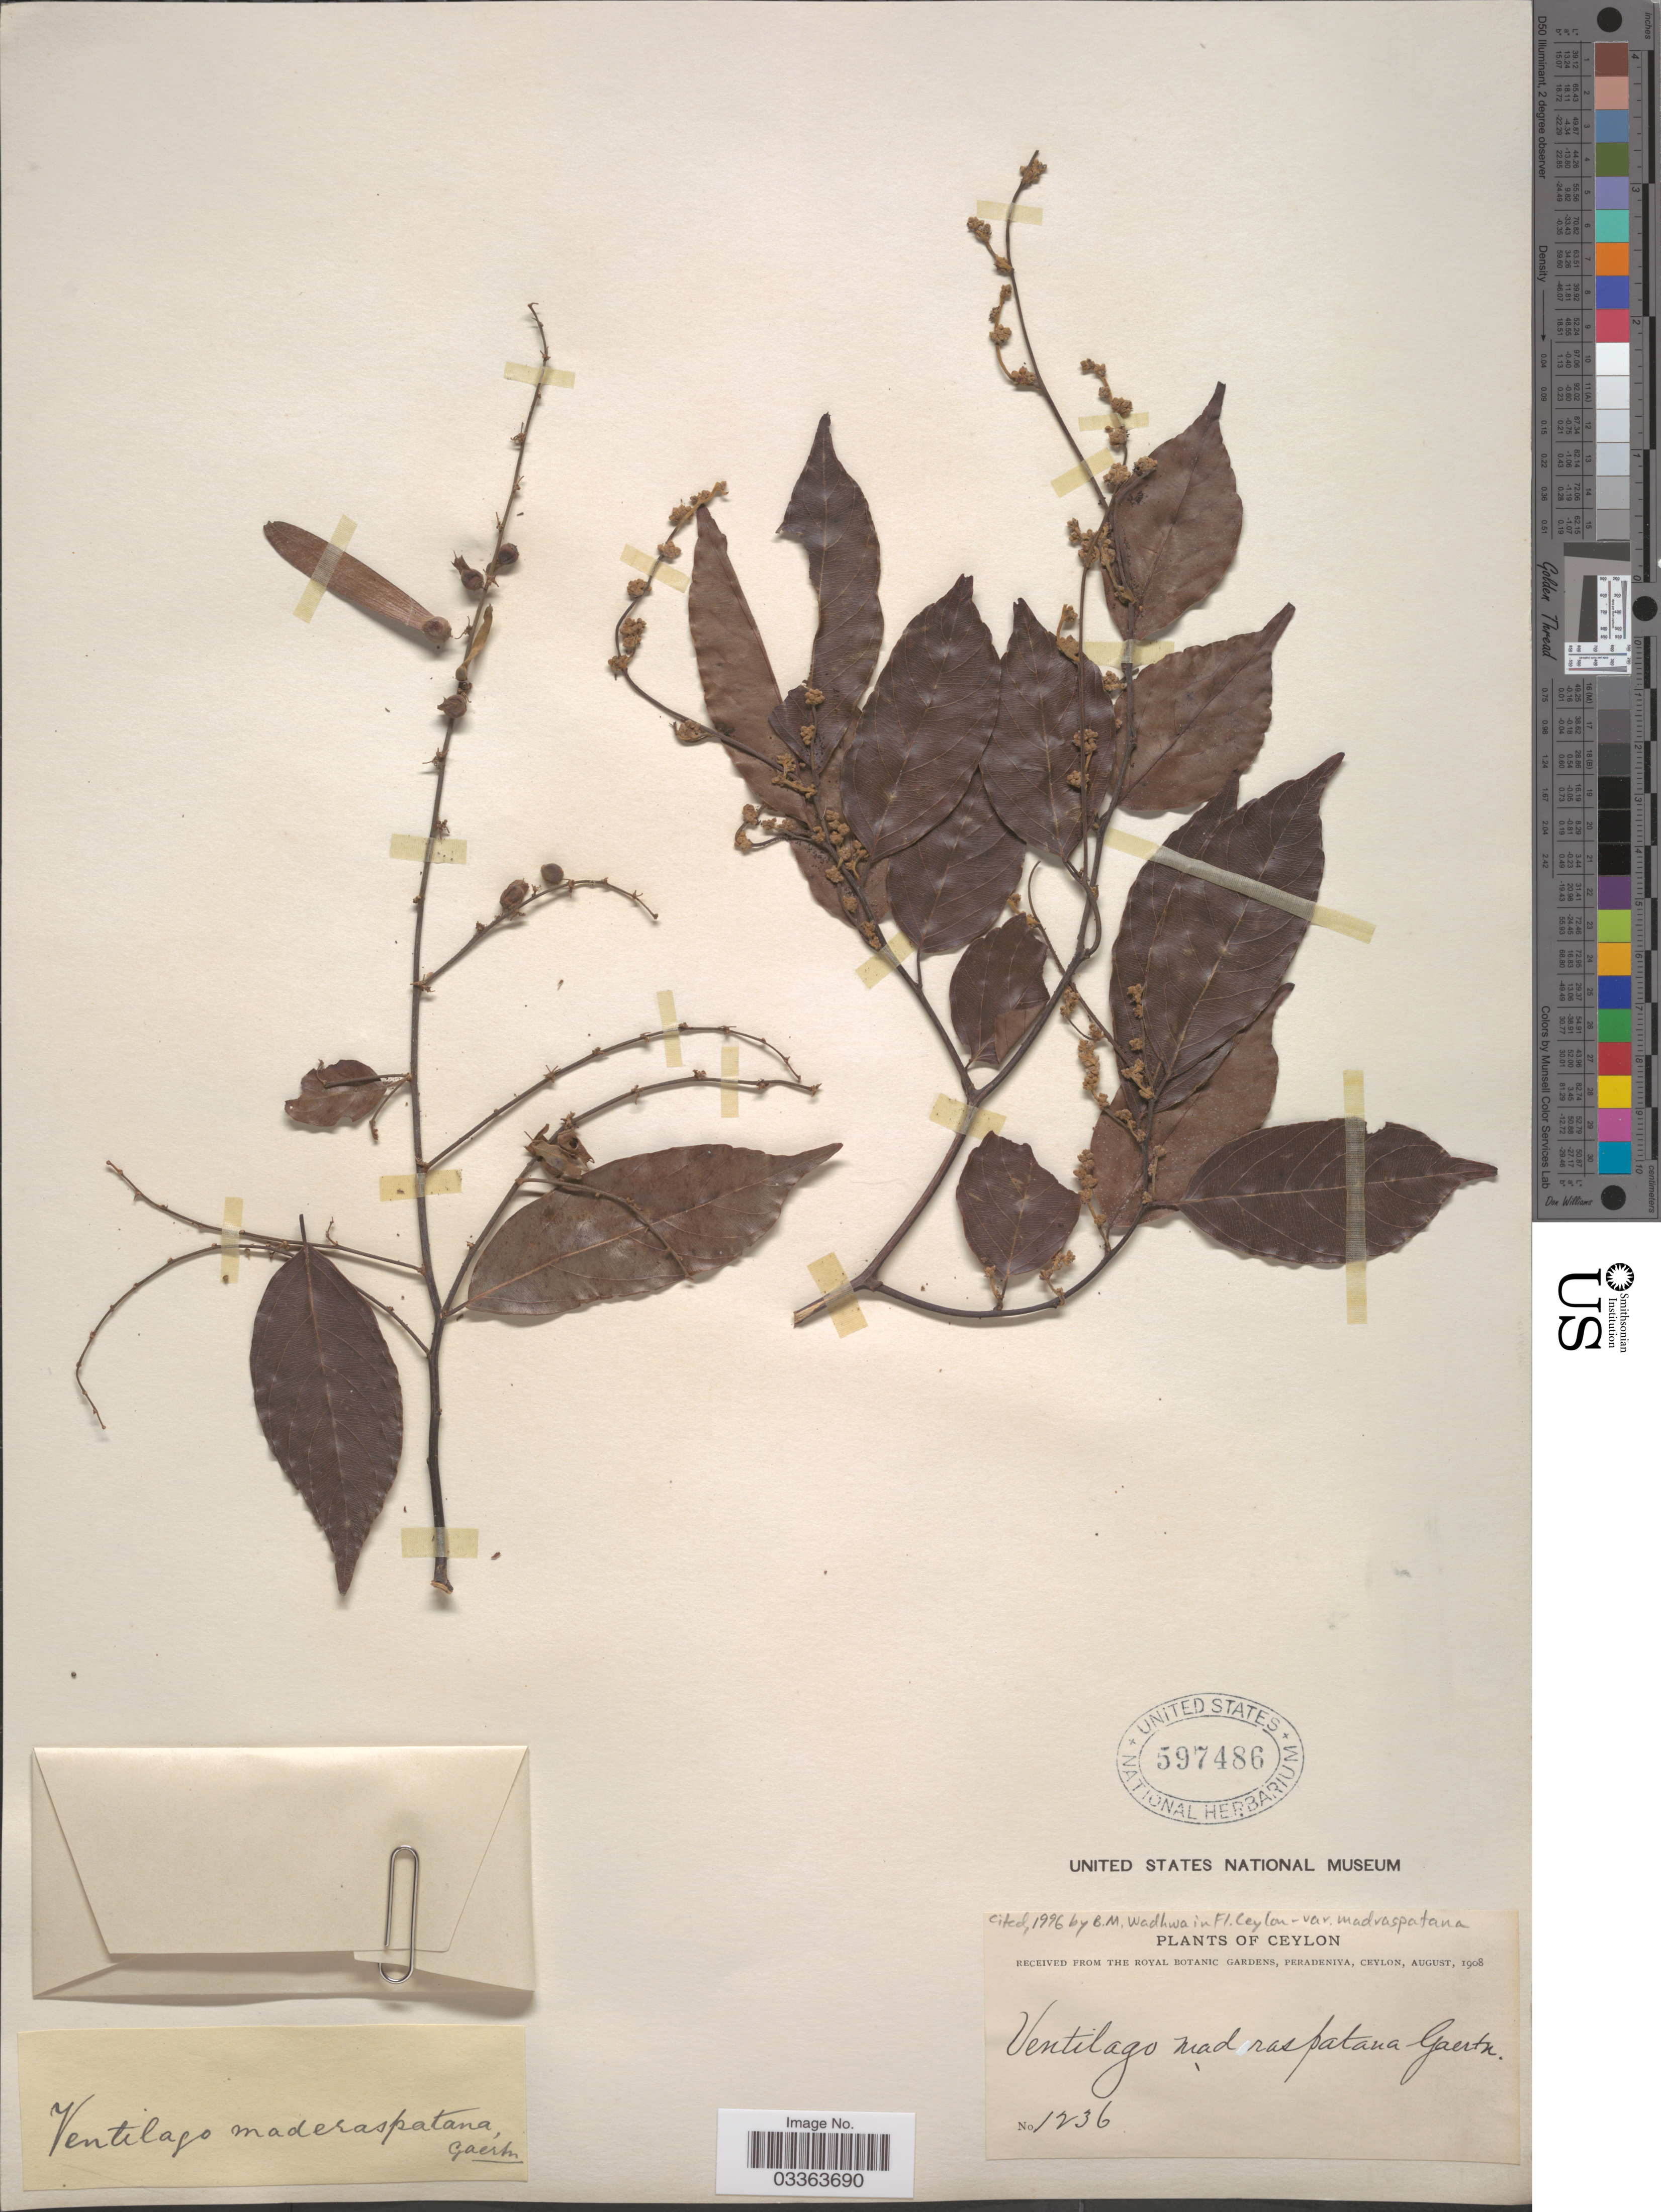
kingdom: Plantae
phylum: Tracheophyta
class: Magnoliopsida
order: Rosales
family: Rhamnaceae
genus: Ventilago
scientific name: Ventilago madraspatana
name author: Gaertn.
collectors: P. Royal Botanic Gardens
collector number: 1236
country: Sri Lanka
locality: Ceylon.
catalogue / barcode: US 597486